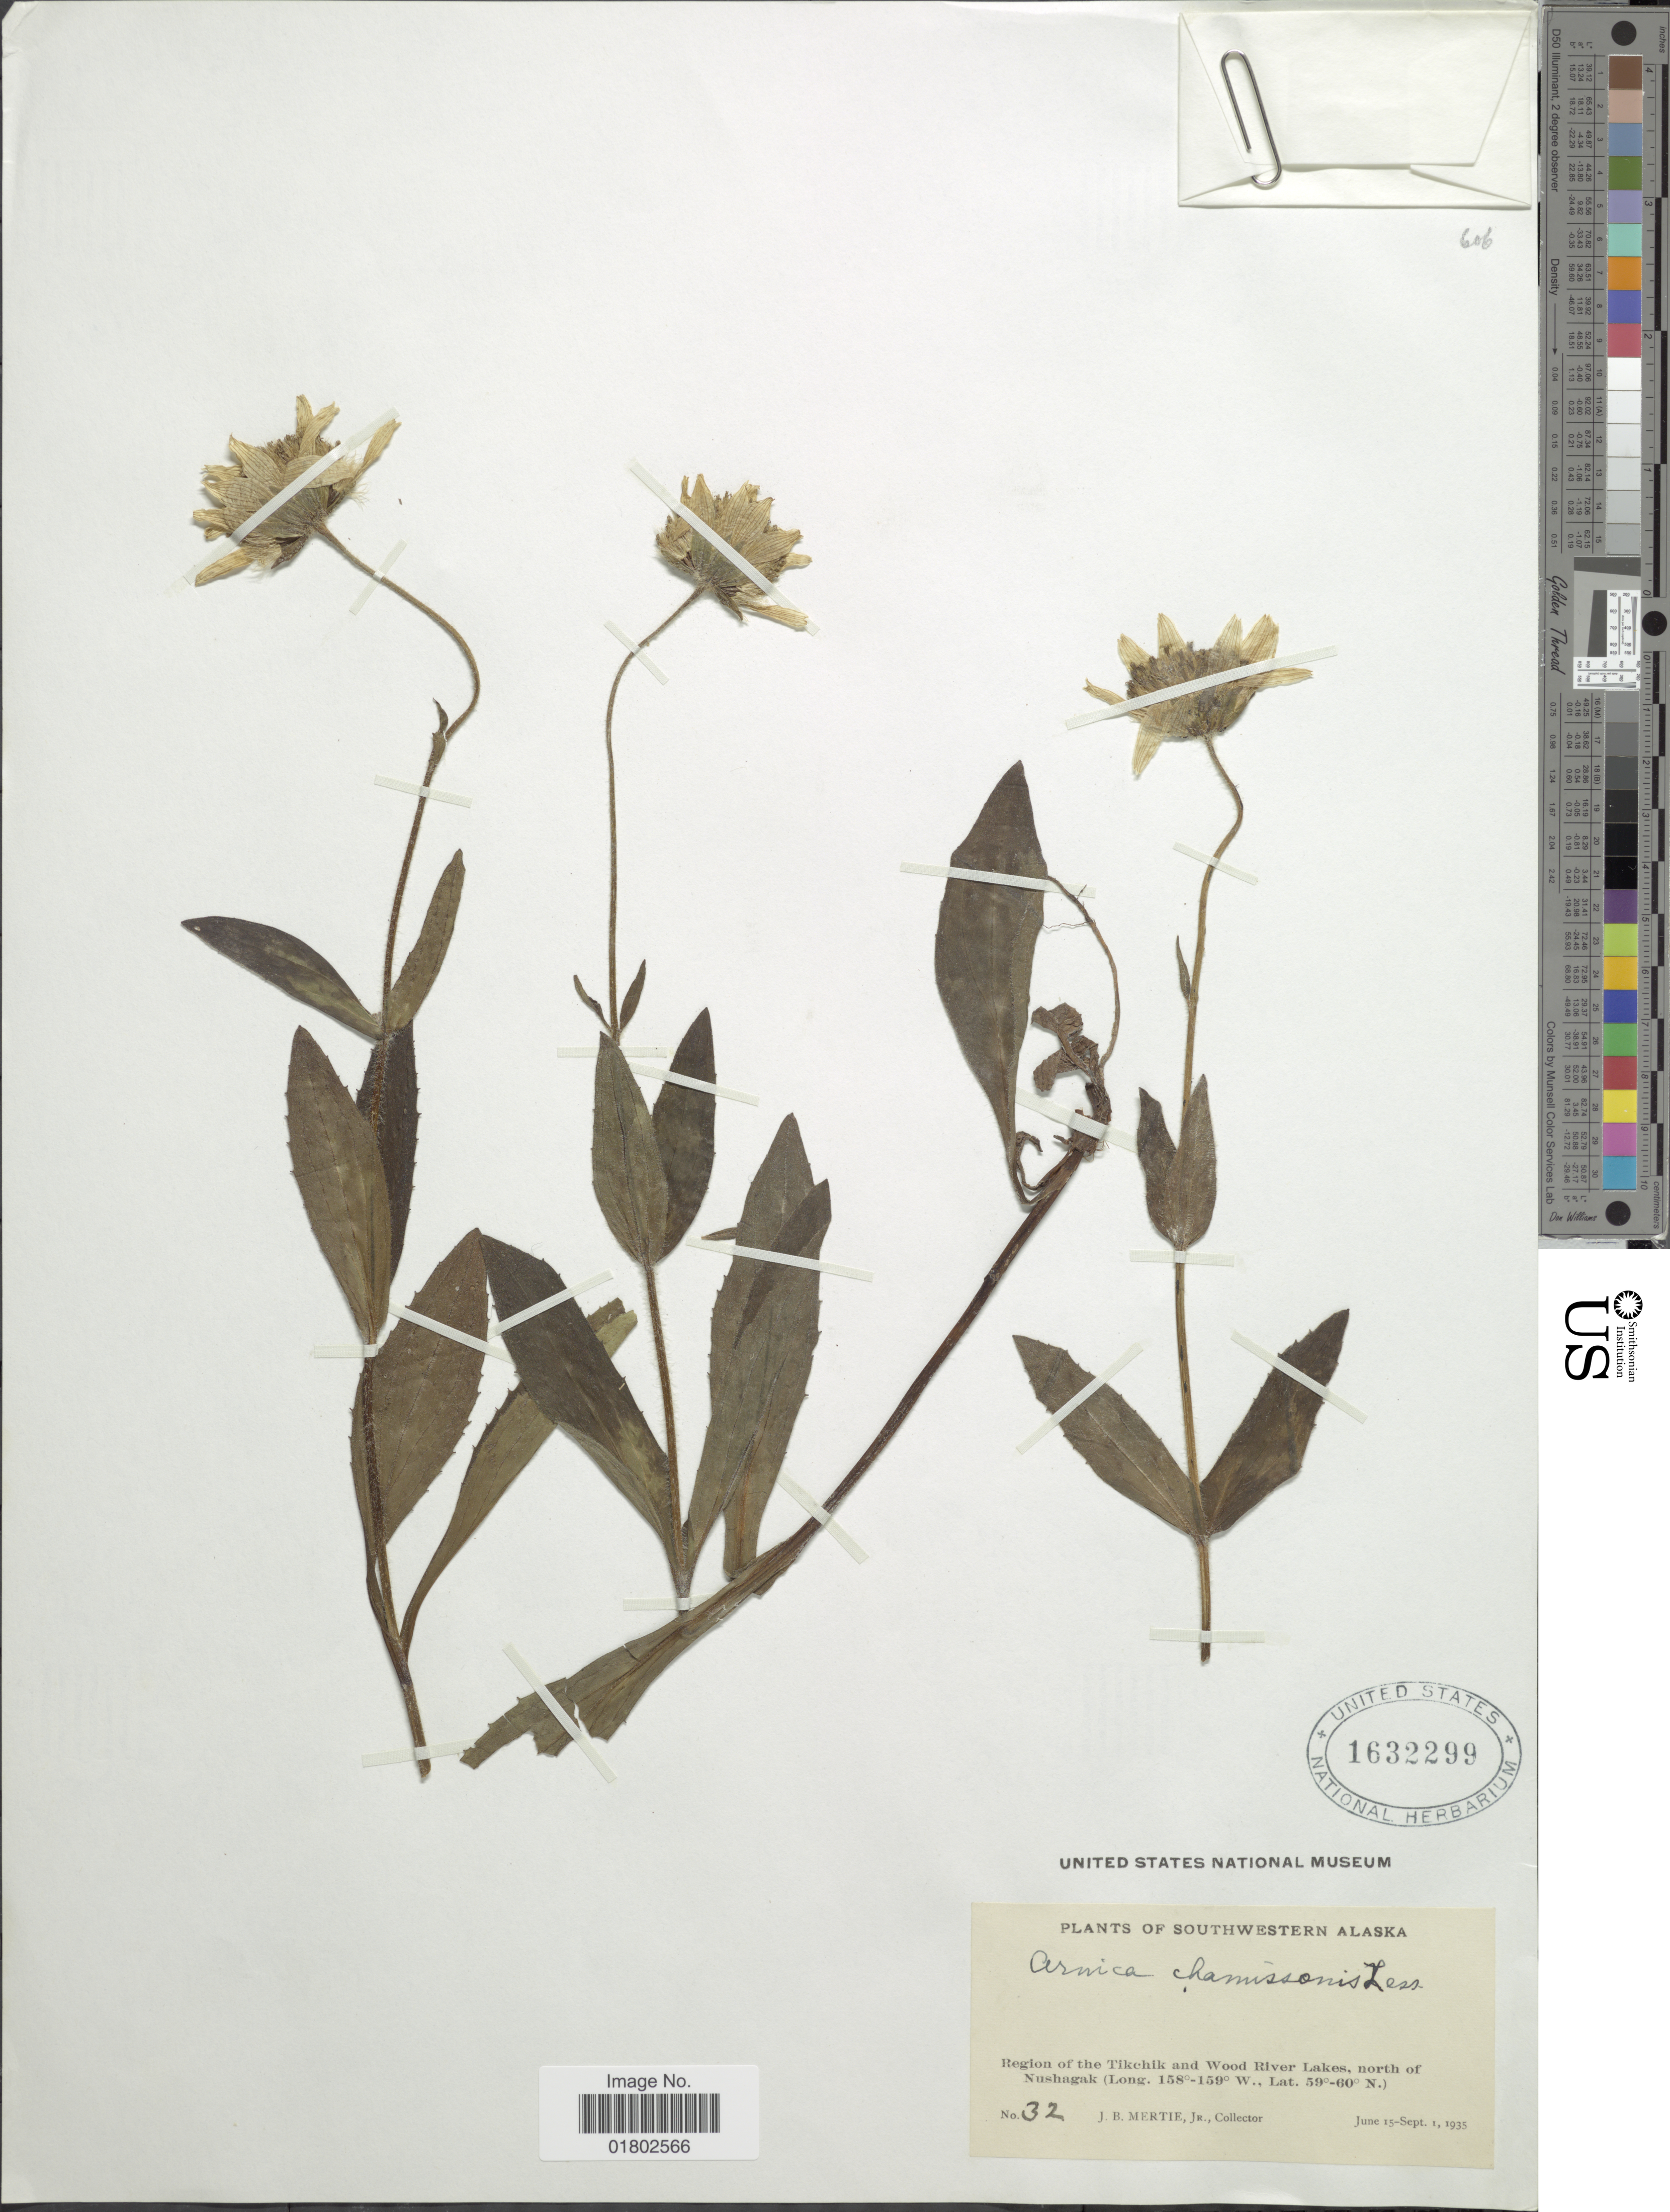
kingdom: Plantae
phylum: Tracheophyta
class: Magnoliopsida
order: Asterales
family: Asteraceae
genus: Arnica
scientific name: Arnica chamissonis subsp. foliosa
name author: (Nutt.) Maguire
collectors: J. Mertie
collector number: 32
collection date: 1935-06-15/1935-09-01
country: United States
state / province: Alaska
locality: Southwestern Alaska, region of the Tikchik and Wood River Lakes, north of Nushagak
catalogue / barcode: US 1632299